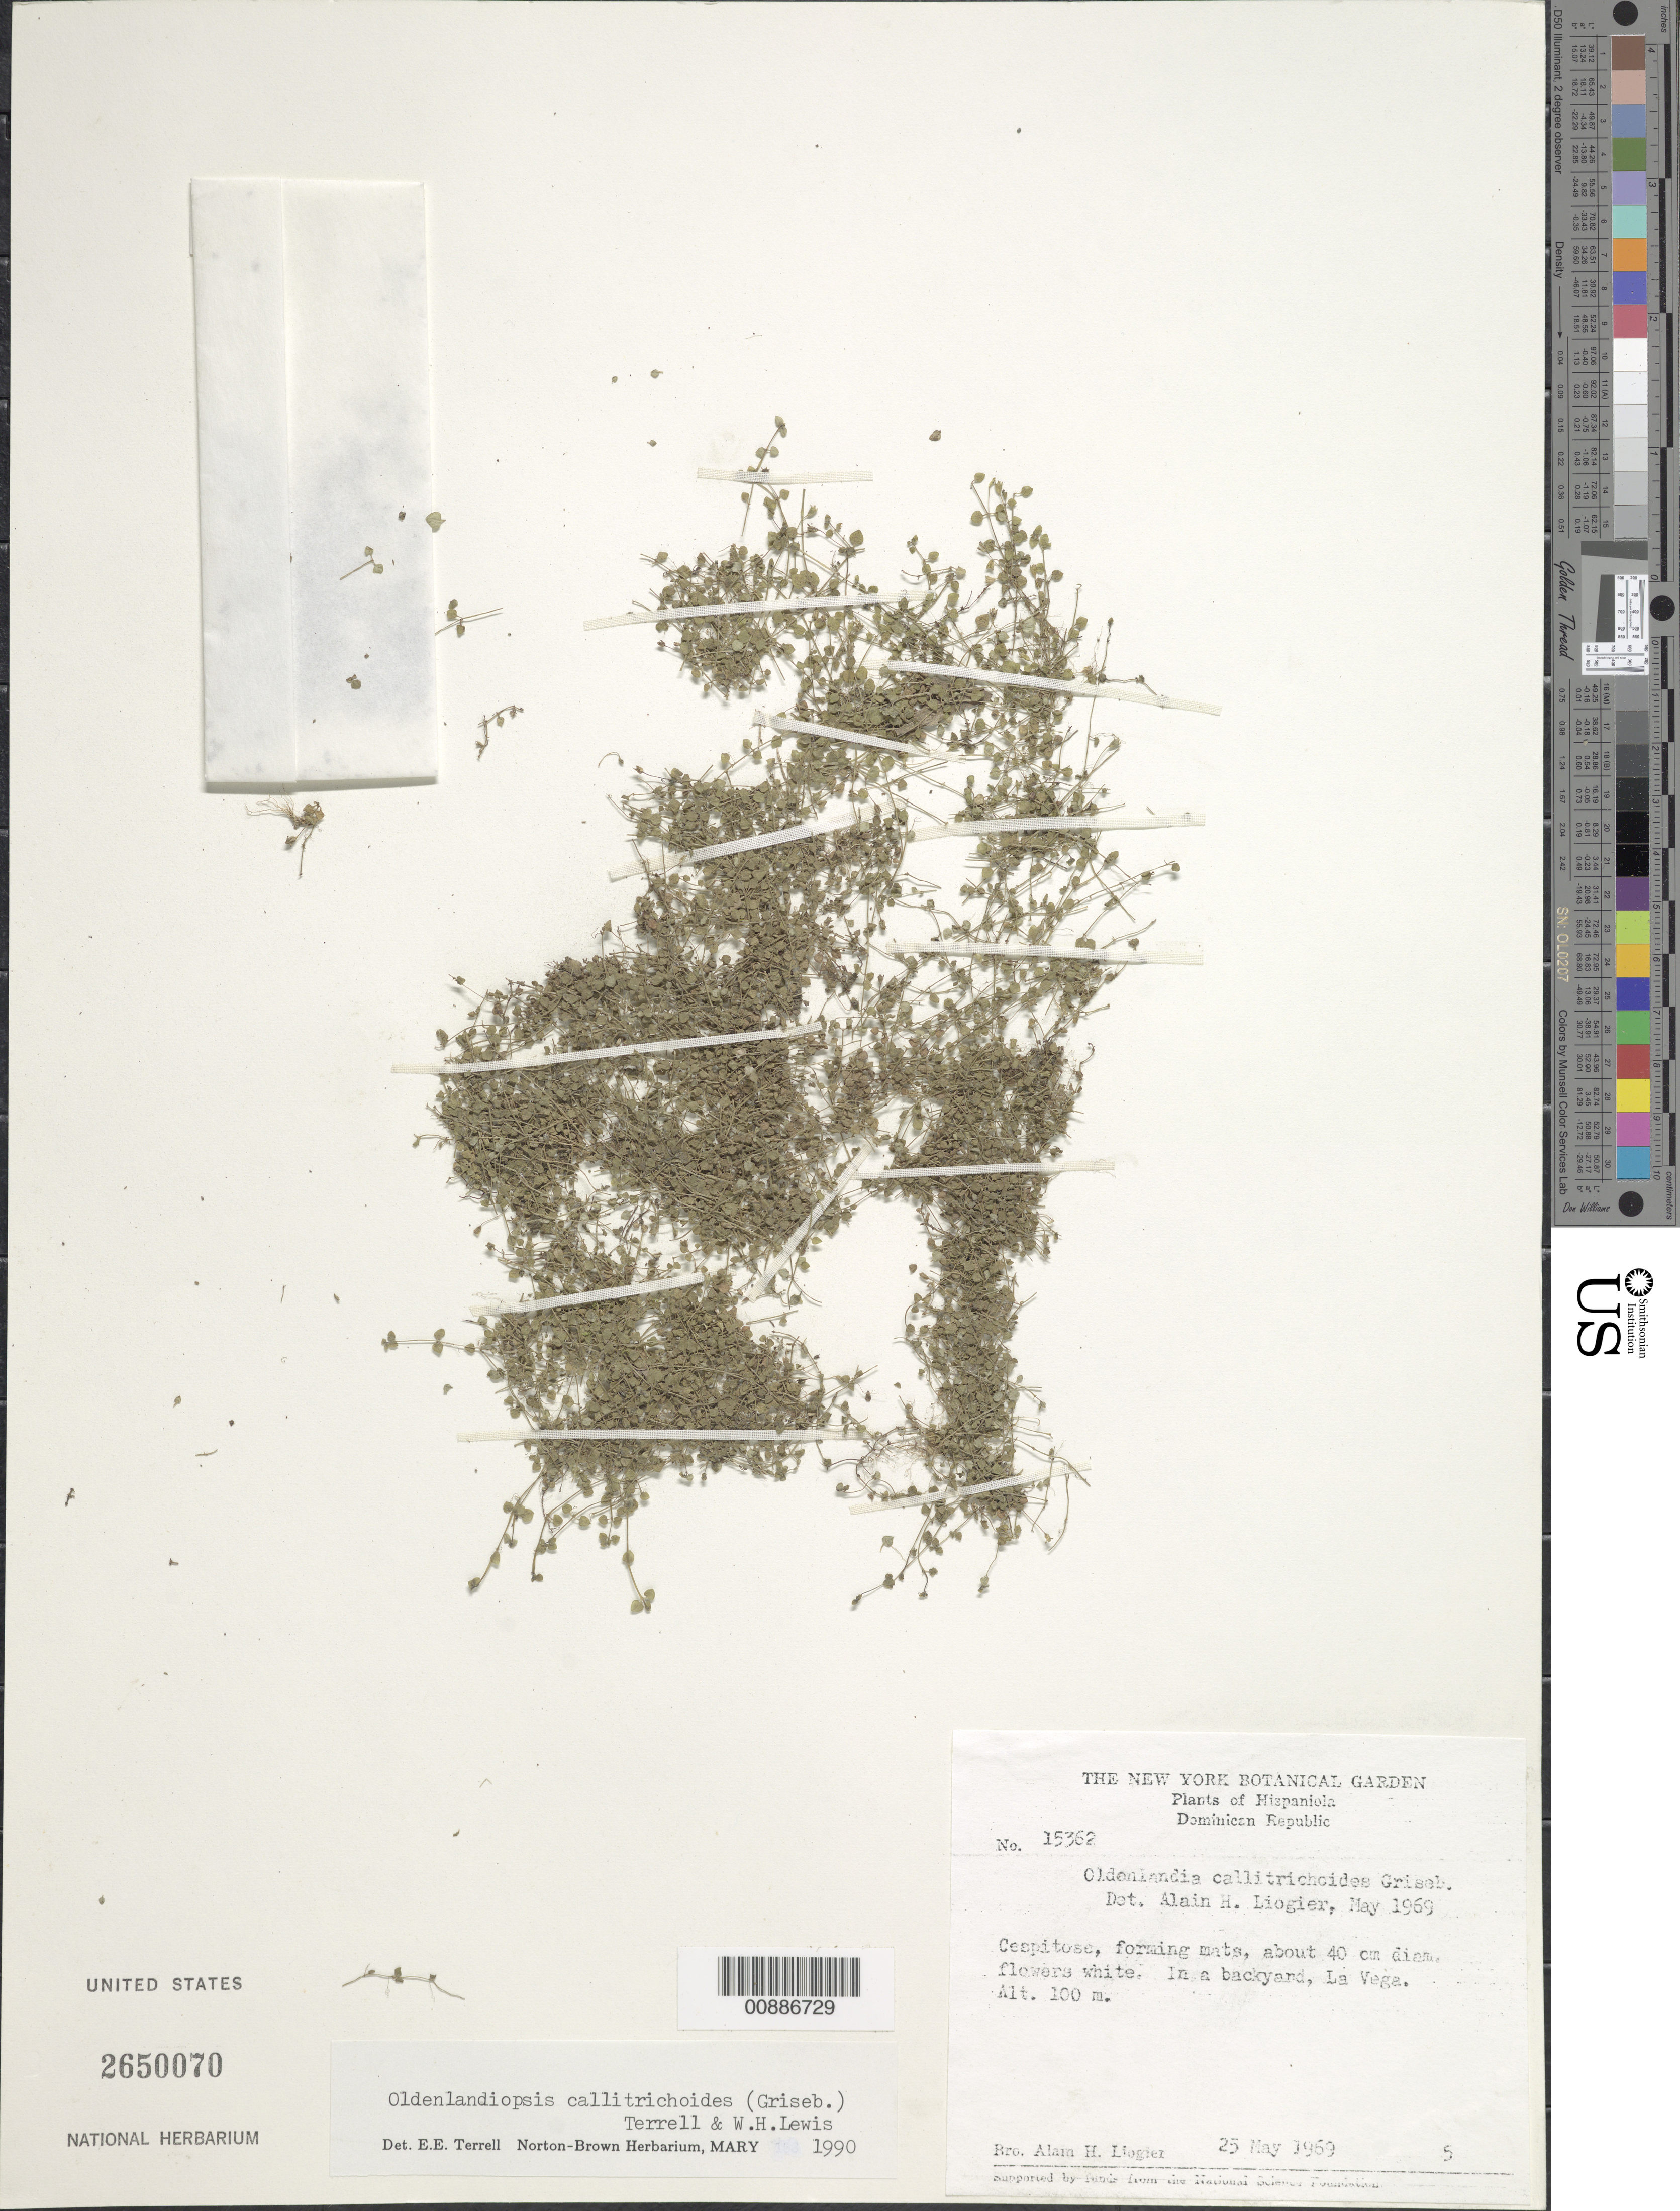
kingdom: Plantae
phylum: Tracheophyta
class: Magnoliopsida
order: Gentianales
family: Rubiaceae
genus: Oldenlandiopsis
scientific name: Oldenlandiopsis callitrichoides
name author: (Griseb.) Terrell & W.H. Lewis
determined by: Terrell, E. E.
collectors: A. H. Liogier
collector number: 15362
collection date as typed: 25 May 1969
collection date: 1969-05-25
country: Dominican Republic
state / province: La Vega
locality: In a backyard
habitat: In backyard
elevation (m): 100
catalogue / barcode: US 2650070